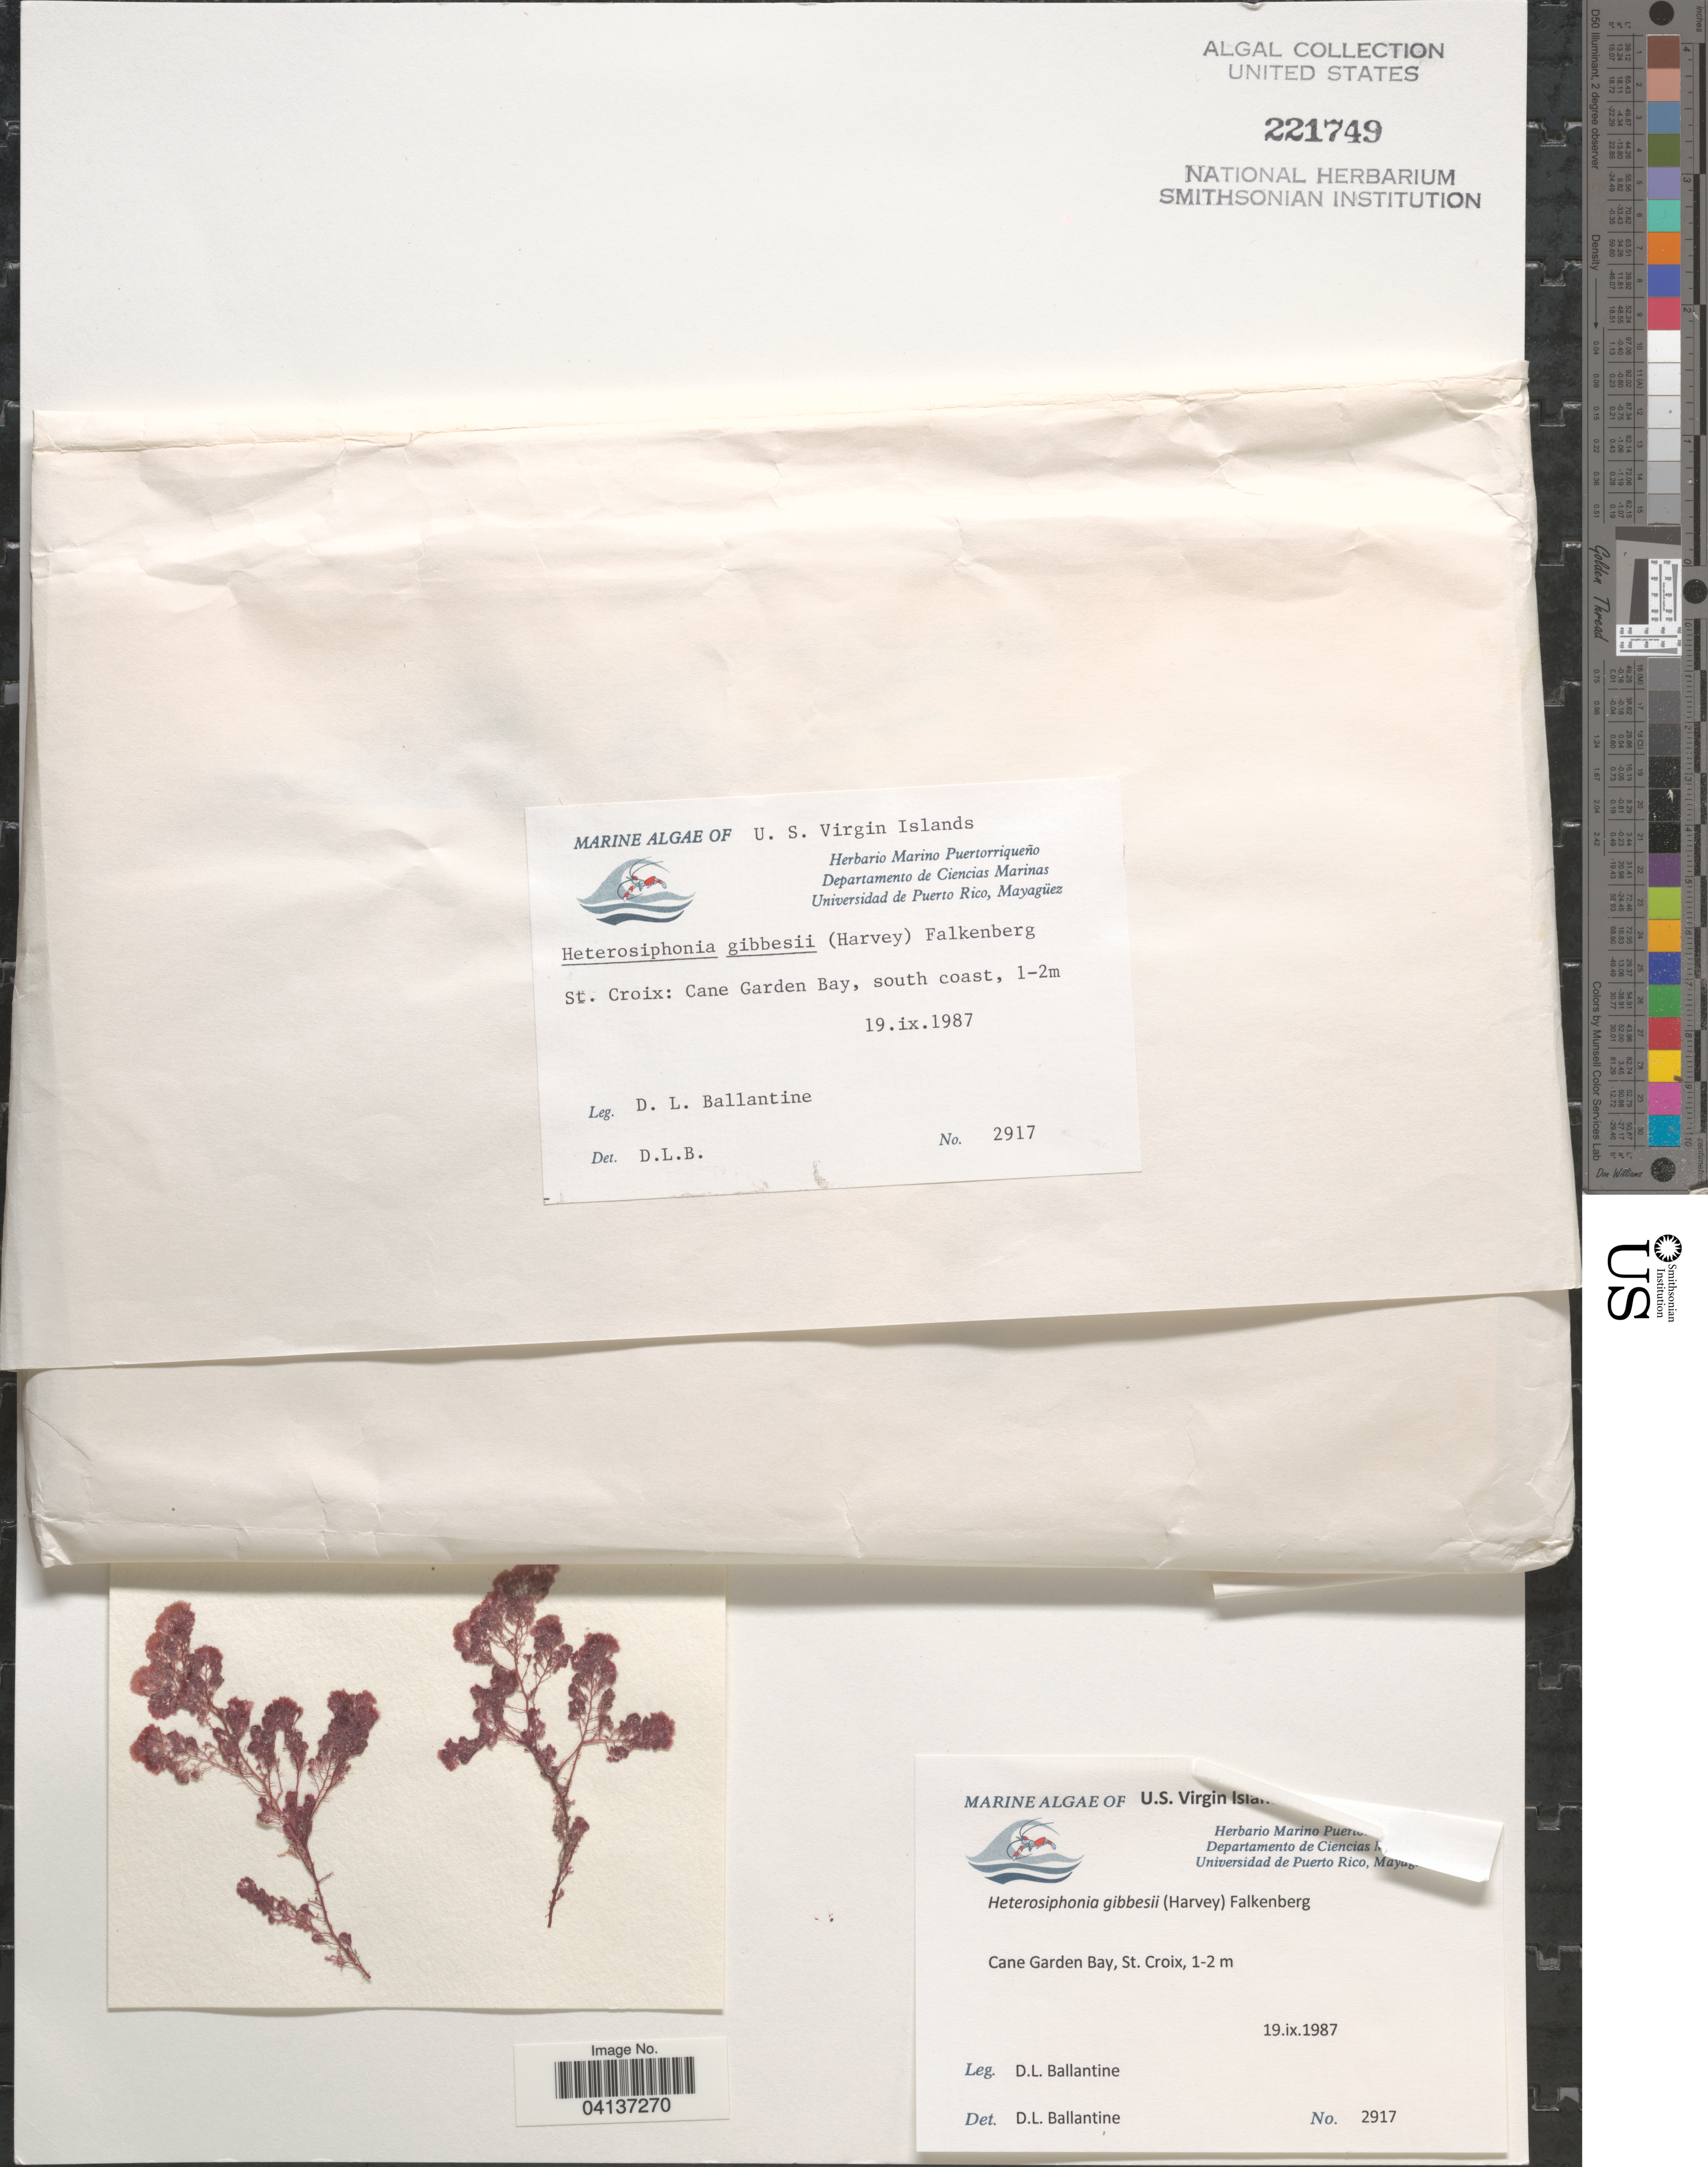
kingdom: Plantae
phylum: Rhodophyta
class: Florideophyceae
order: Ceramiales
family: Dasyaceae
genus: Heterosiphonia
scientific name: Heterosiphonia gibbesii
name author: (Harv.)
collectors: D.L. Ballantine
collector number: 2917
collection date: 1987-09-19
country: U.S. Virgin Islands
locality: St. Croix: Cane Garden Bay, south coast.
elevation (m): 1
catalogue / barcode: US 221749